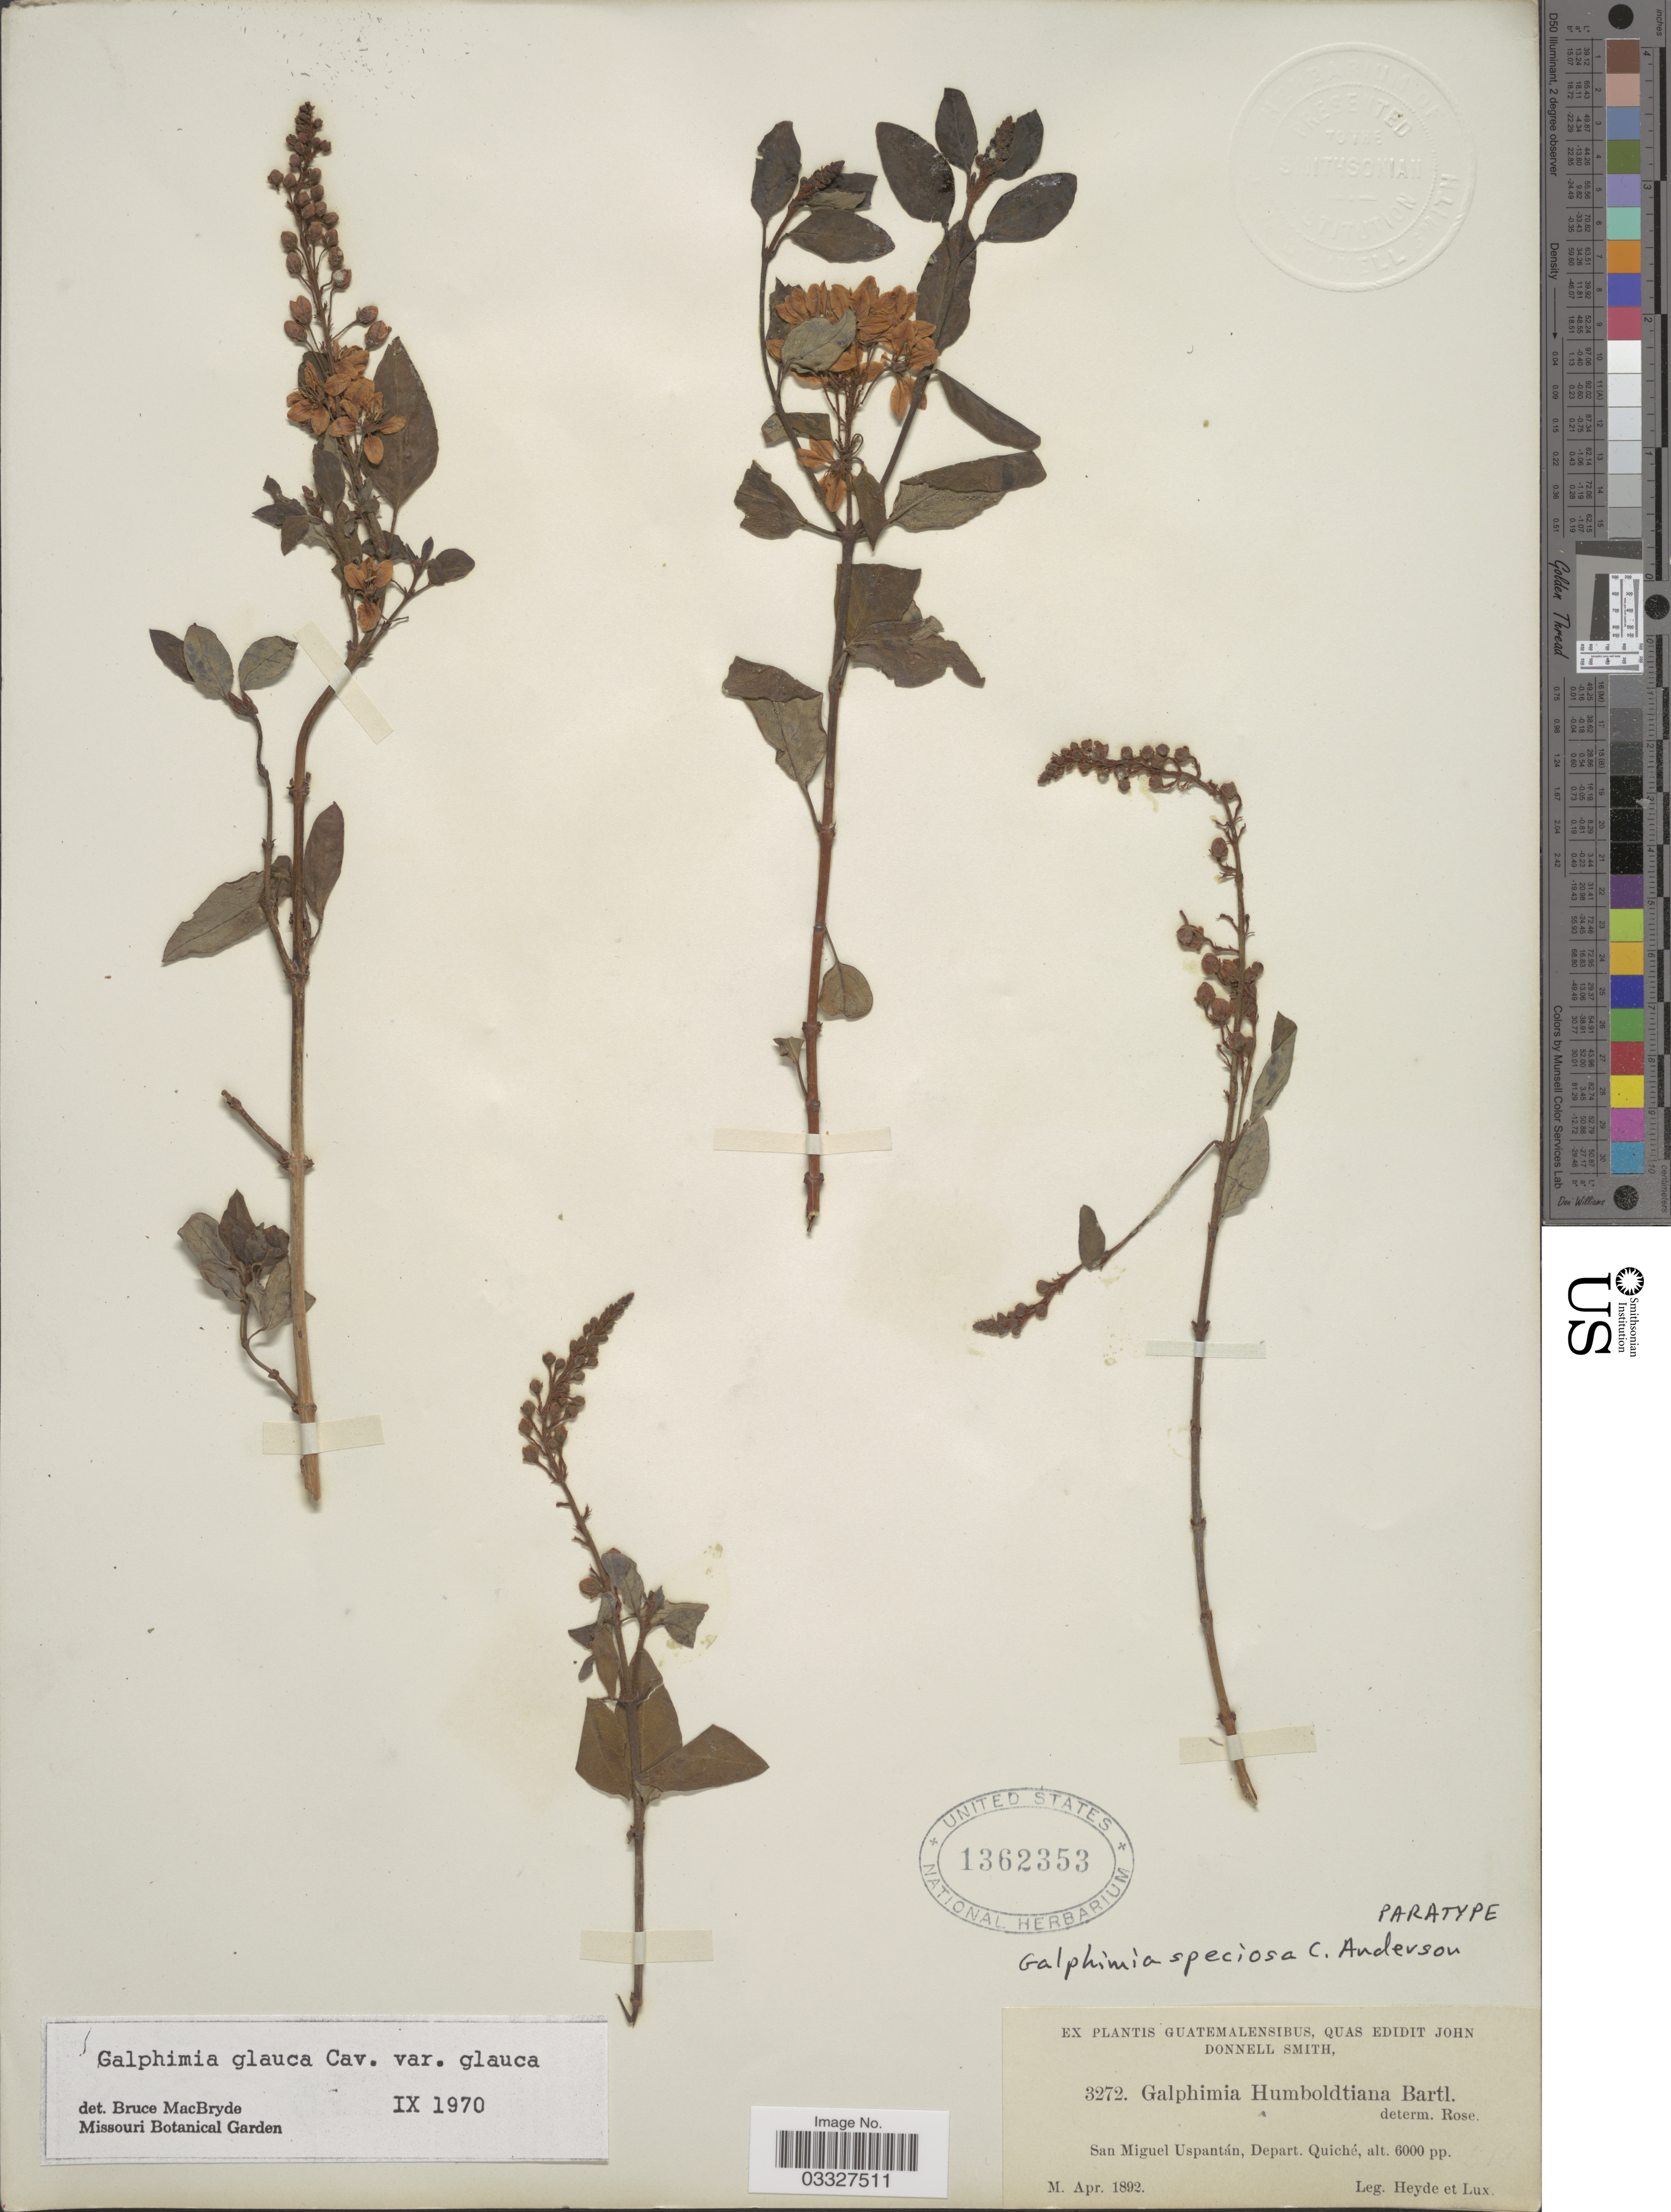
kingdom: Plantae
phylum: Tracheophyta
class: Magnoliopsida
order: Malpighiales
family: Malpighiaceae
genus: Galphimia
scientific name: Galphimia speciosa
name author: C.E. Anderson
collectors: Heyde & Lux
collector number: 3272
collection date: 1892-04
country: Guatemala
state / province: El Quiché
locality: San Miguel Uspantán, Depart. Quiché.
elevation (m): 1829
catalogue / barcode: US 1362353